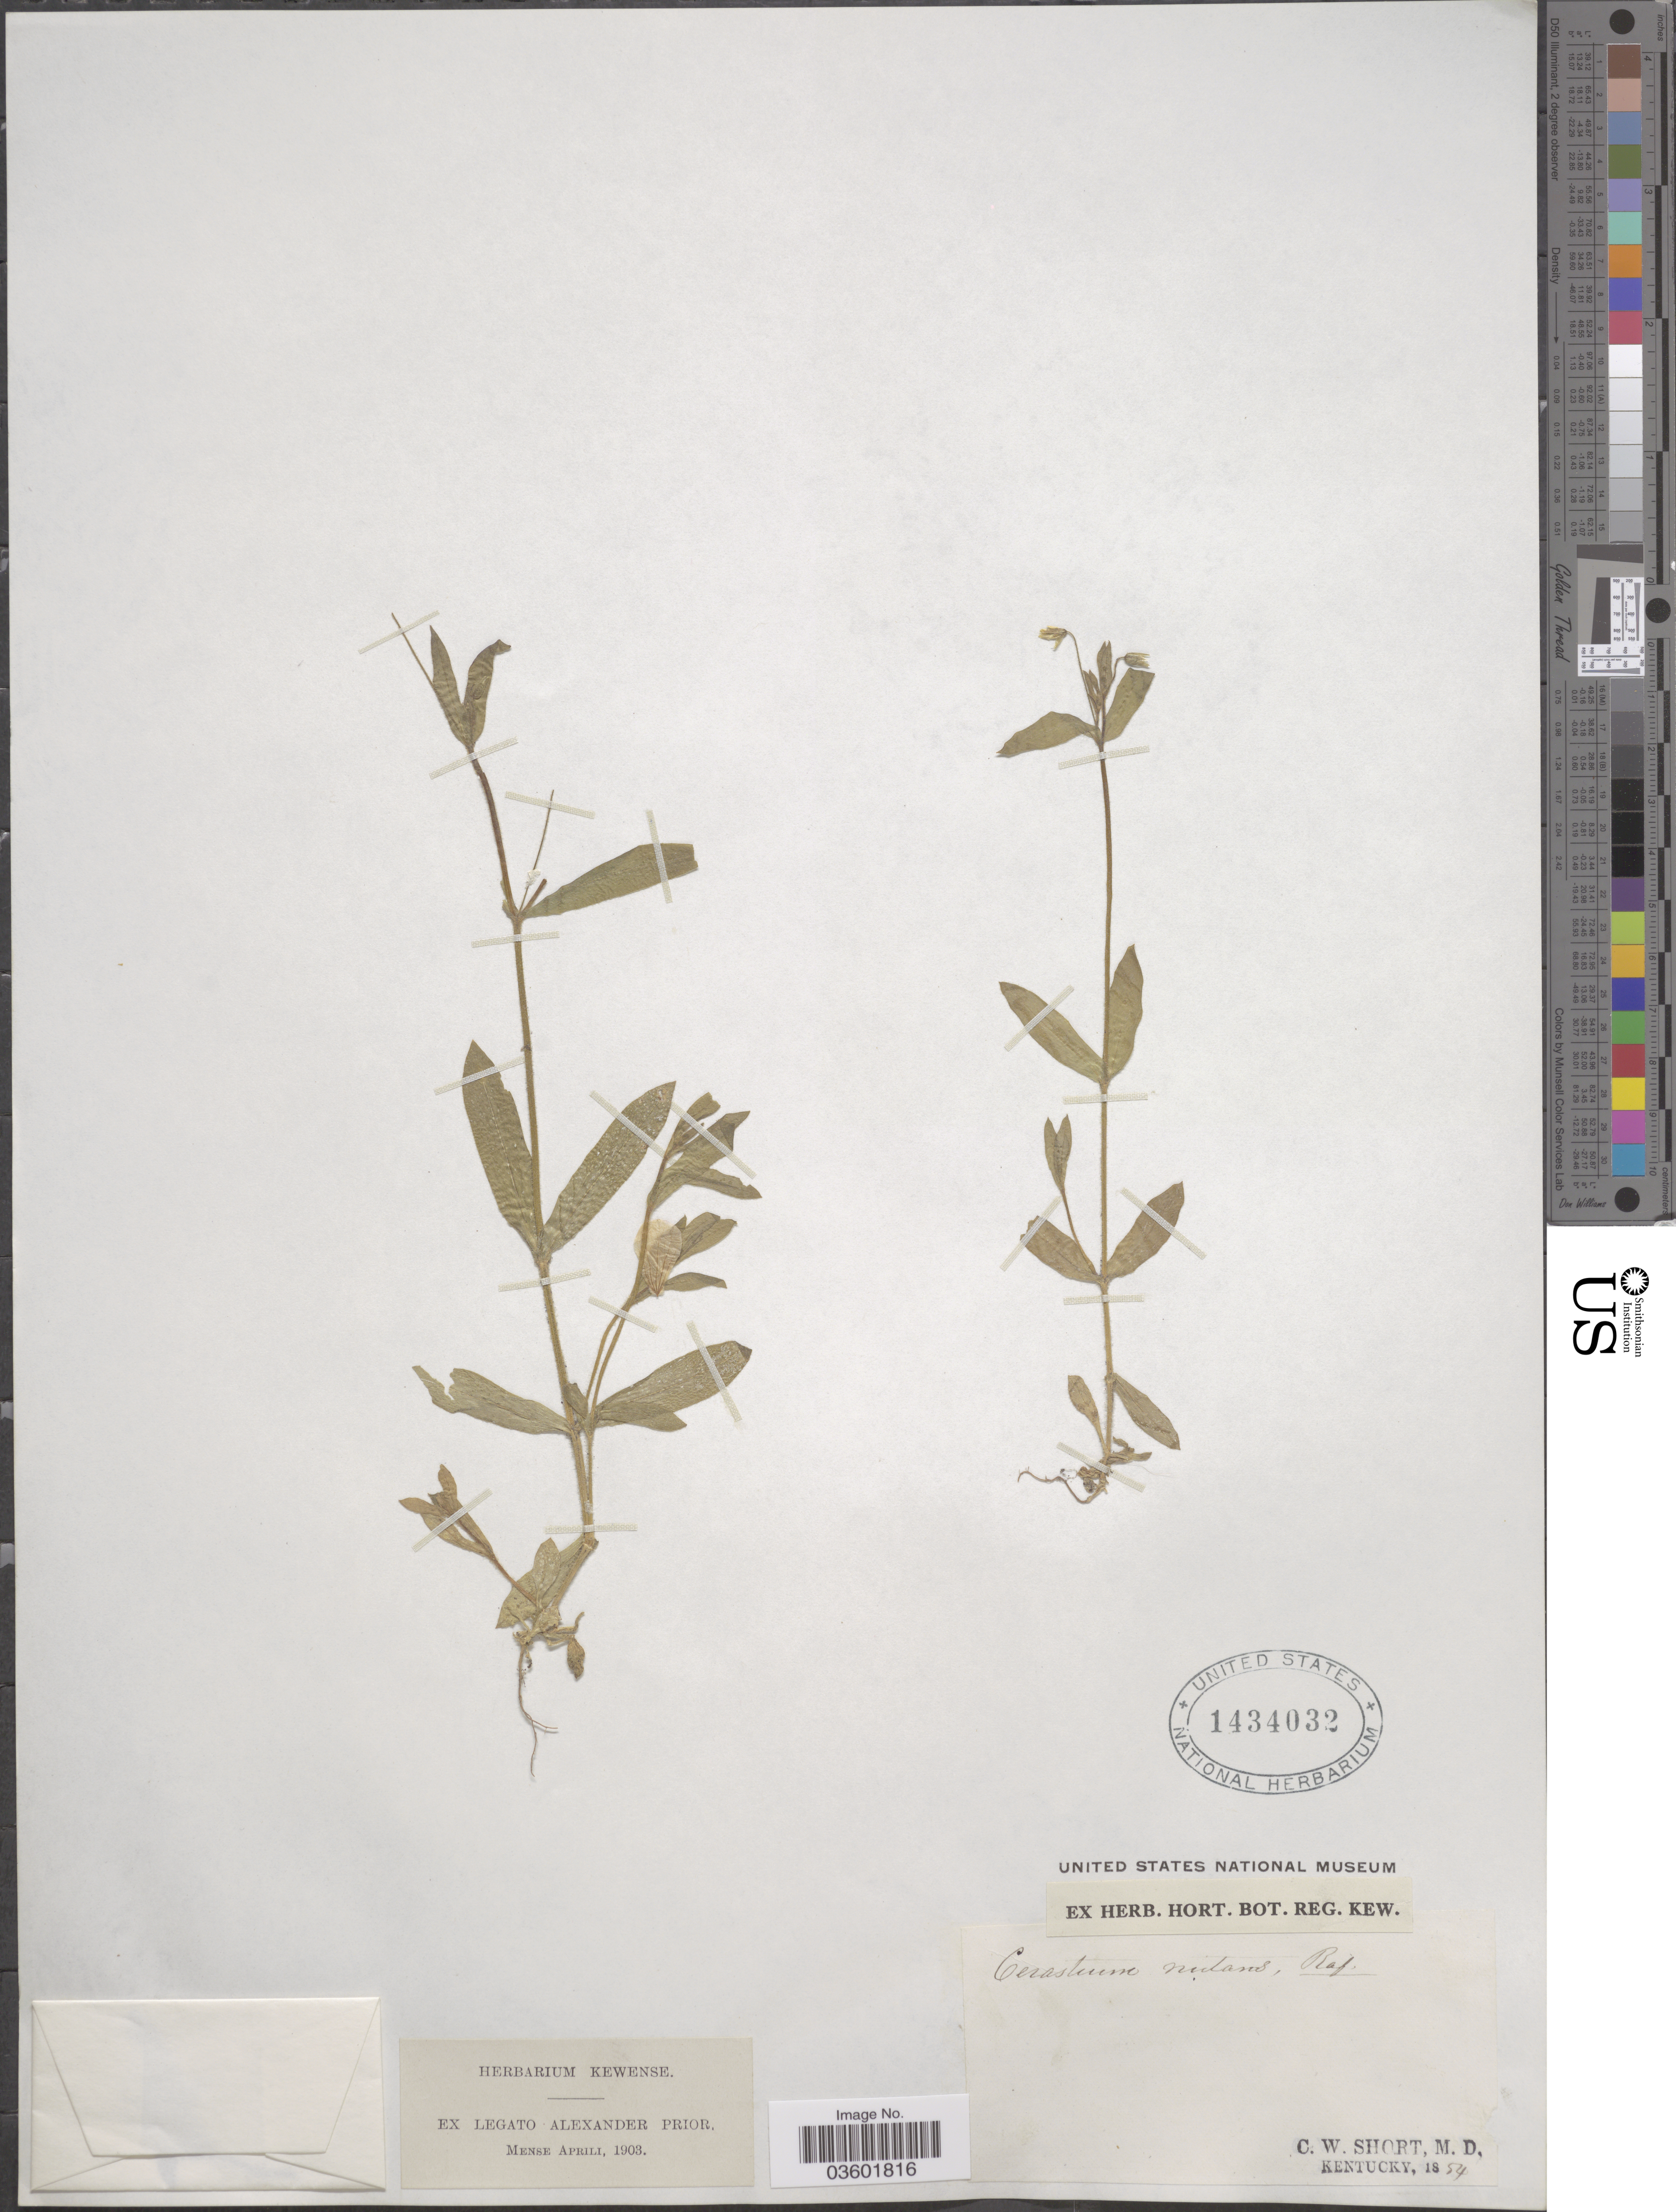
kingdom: Plantae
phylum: Tracheophyta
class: Magnoliopsida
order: Caryophyllales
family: Caryophyllaceae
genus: Cerastium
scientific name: Cerastium longipedunculatum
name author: Muhl.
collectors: C. W. Short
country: United States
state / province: Kentucky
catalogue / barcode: US 1434032